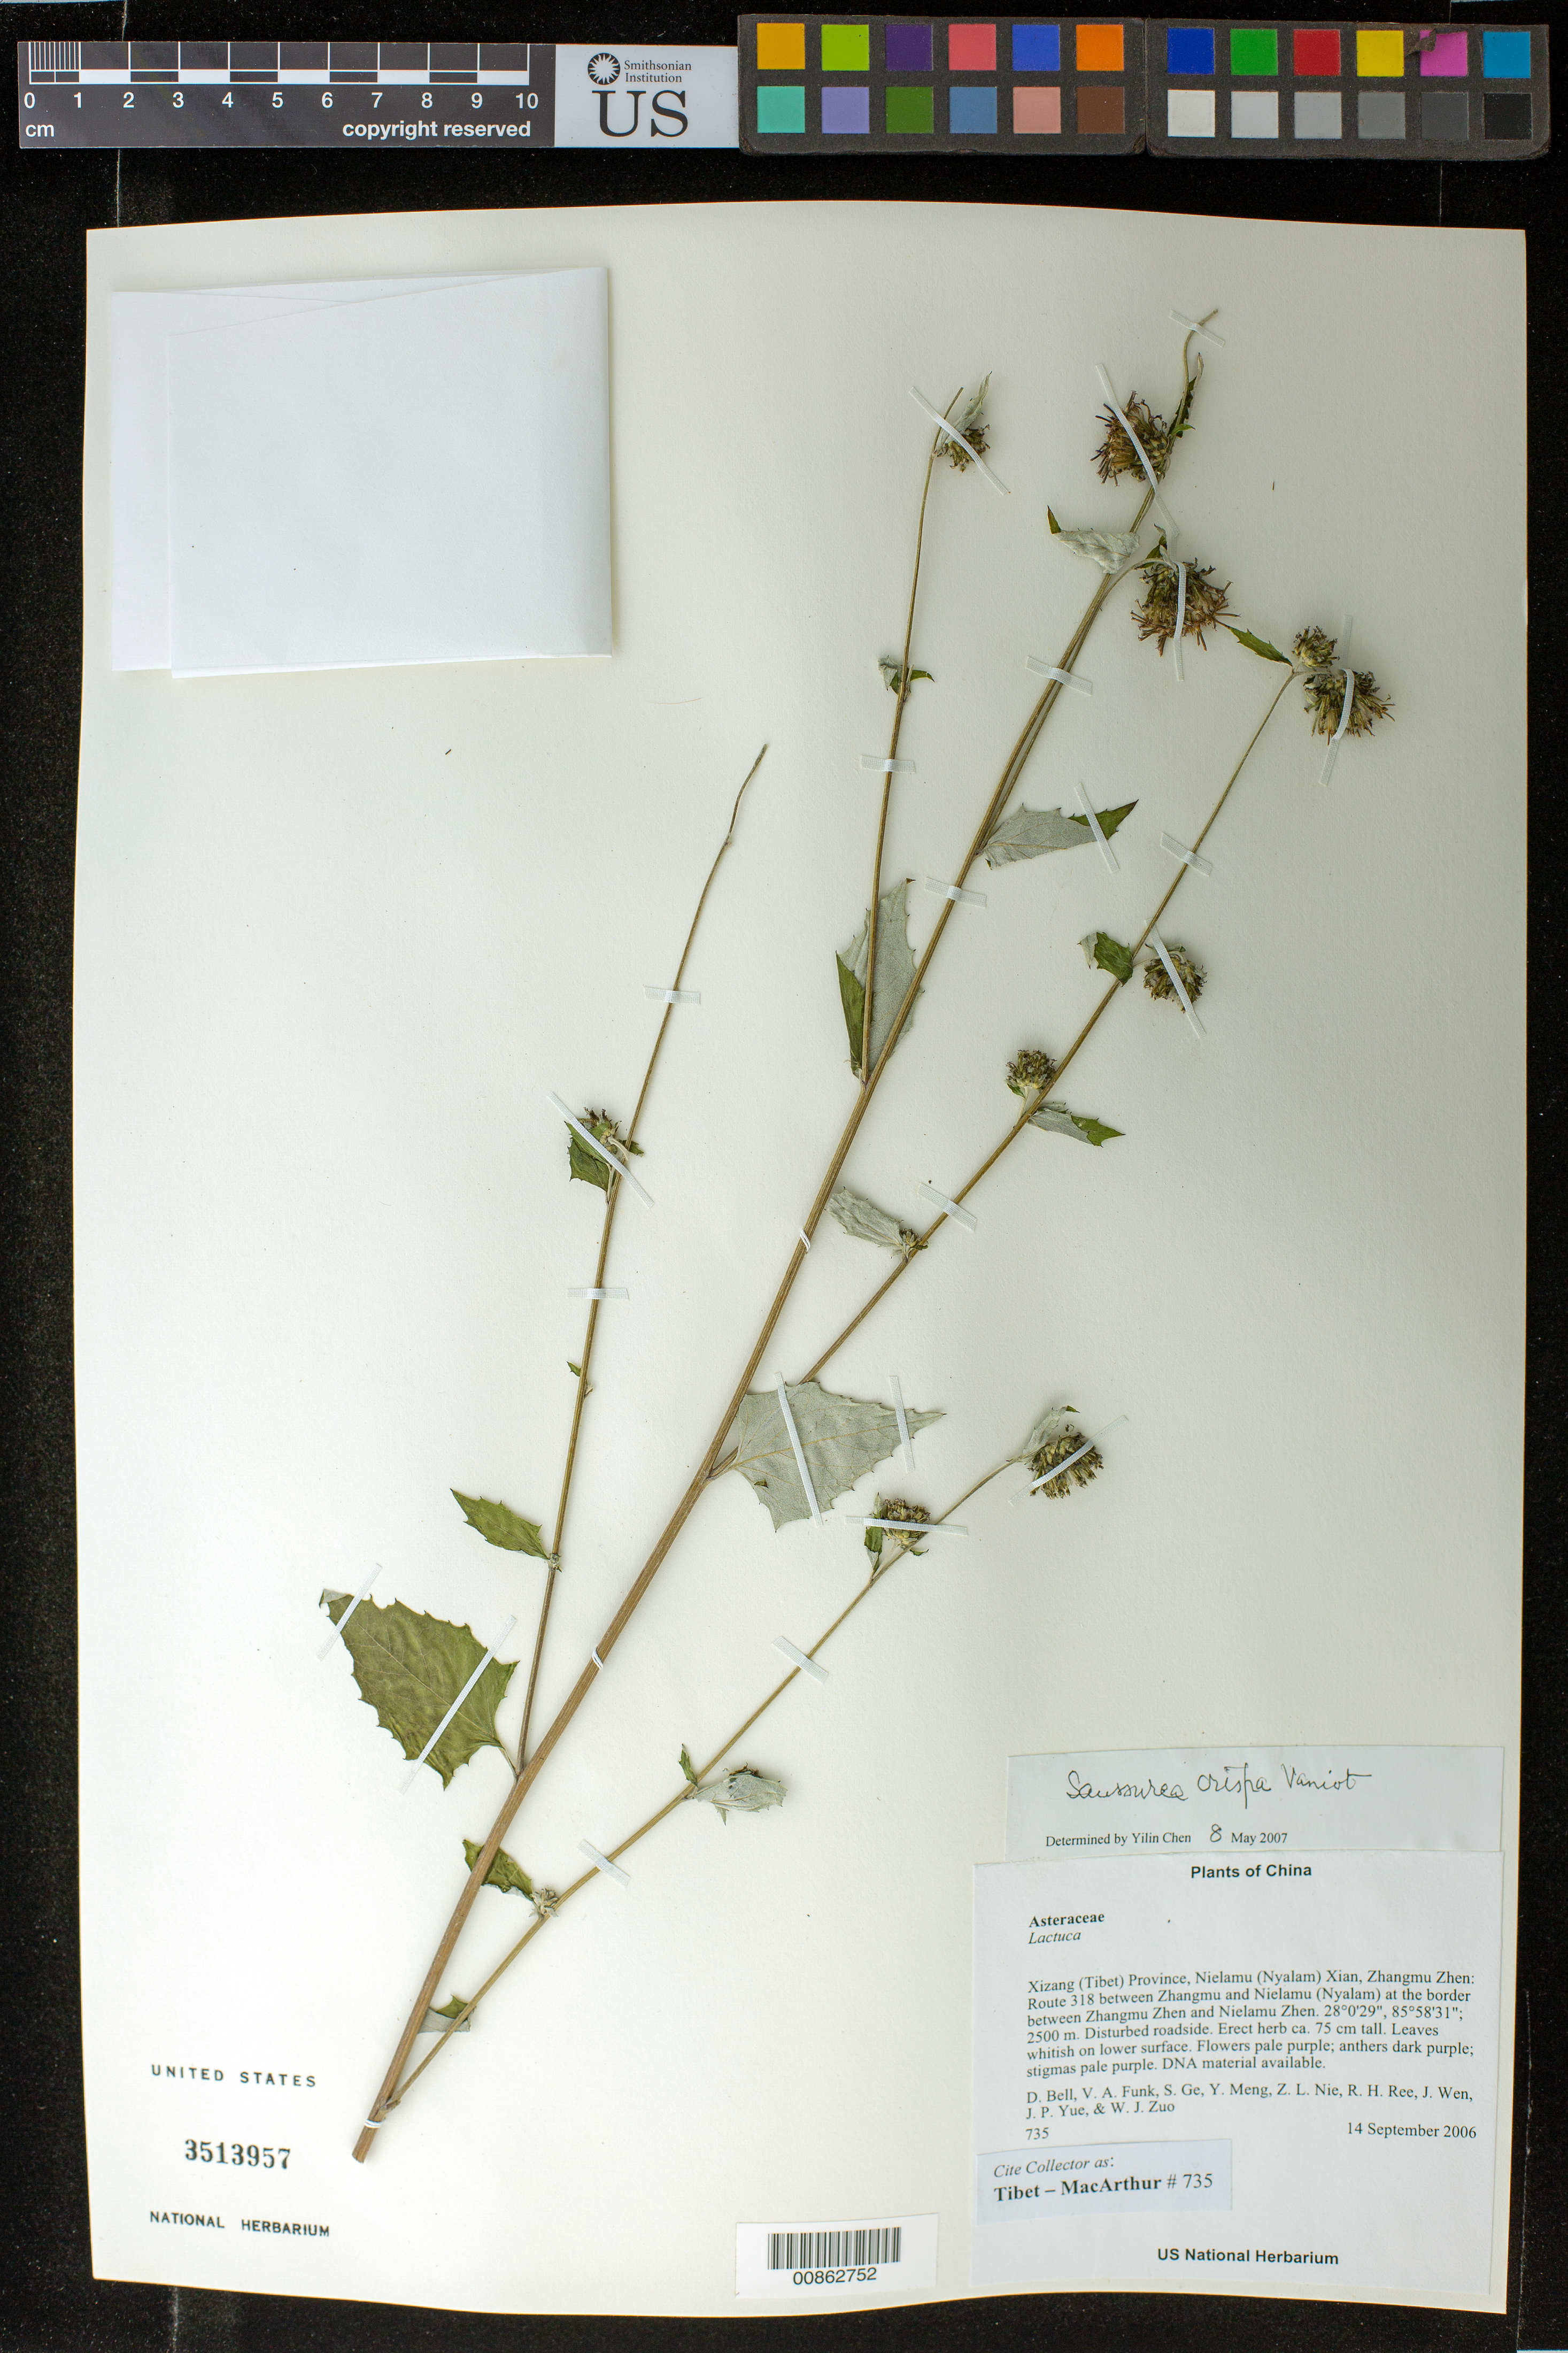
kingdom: Plantae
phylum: Tracheophyta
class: Magnoliopsida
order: Asterales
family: Asteraceae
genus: Himalaiella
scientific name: Himalaiella nivea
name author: (Wall. ex DC.) Raab-Straube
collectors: Tibet-MacArthur, D. A. Bell, V. Funk, S. Ge, Y. Meng, Z. Nie, R. Ree, J. Wen, J. Yue & W. Zuo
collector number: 735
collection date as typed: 14 Sep 2006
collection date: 2006-09-14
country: China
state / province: Xizang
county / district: Nielamu (Nyalam) Xian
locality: Nielamu Zhen. Route 318 between Zhangmu and Nielamu (Nyalam) at the border between Zhangmu Zhen and Nielamu Zhen.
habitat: Base of wet cliff, steep rocky slopes with Alnus semicordata, and disturbed roadside. Disturbed roadside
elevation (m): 2500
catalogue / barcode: US 3513957